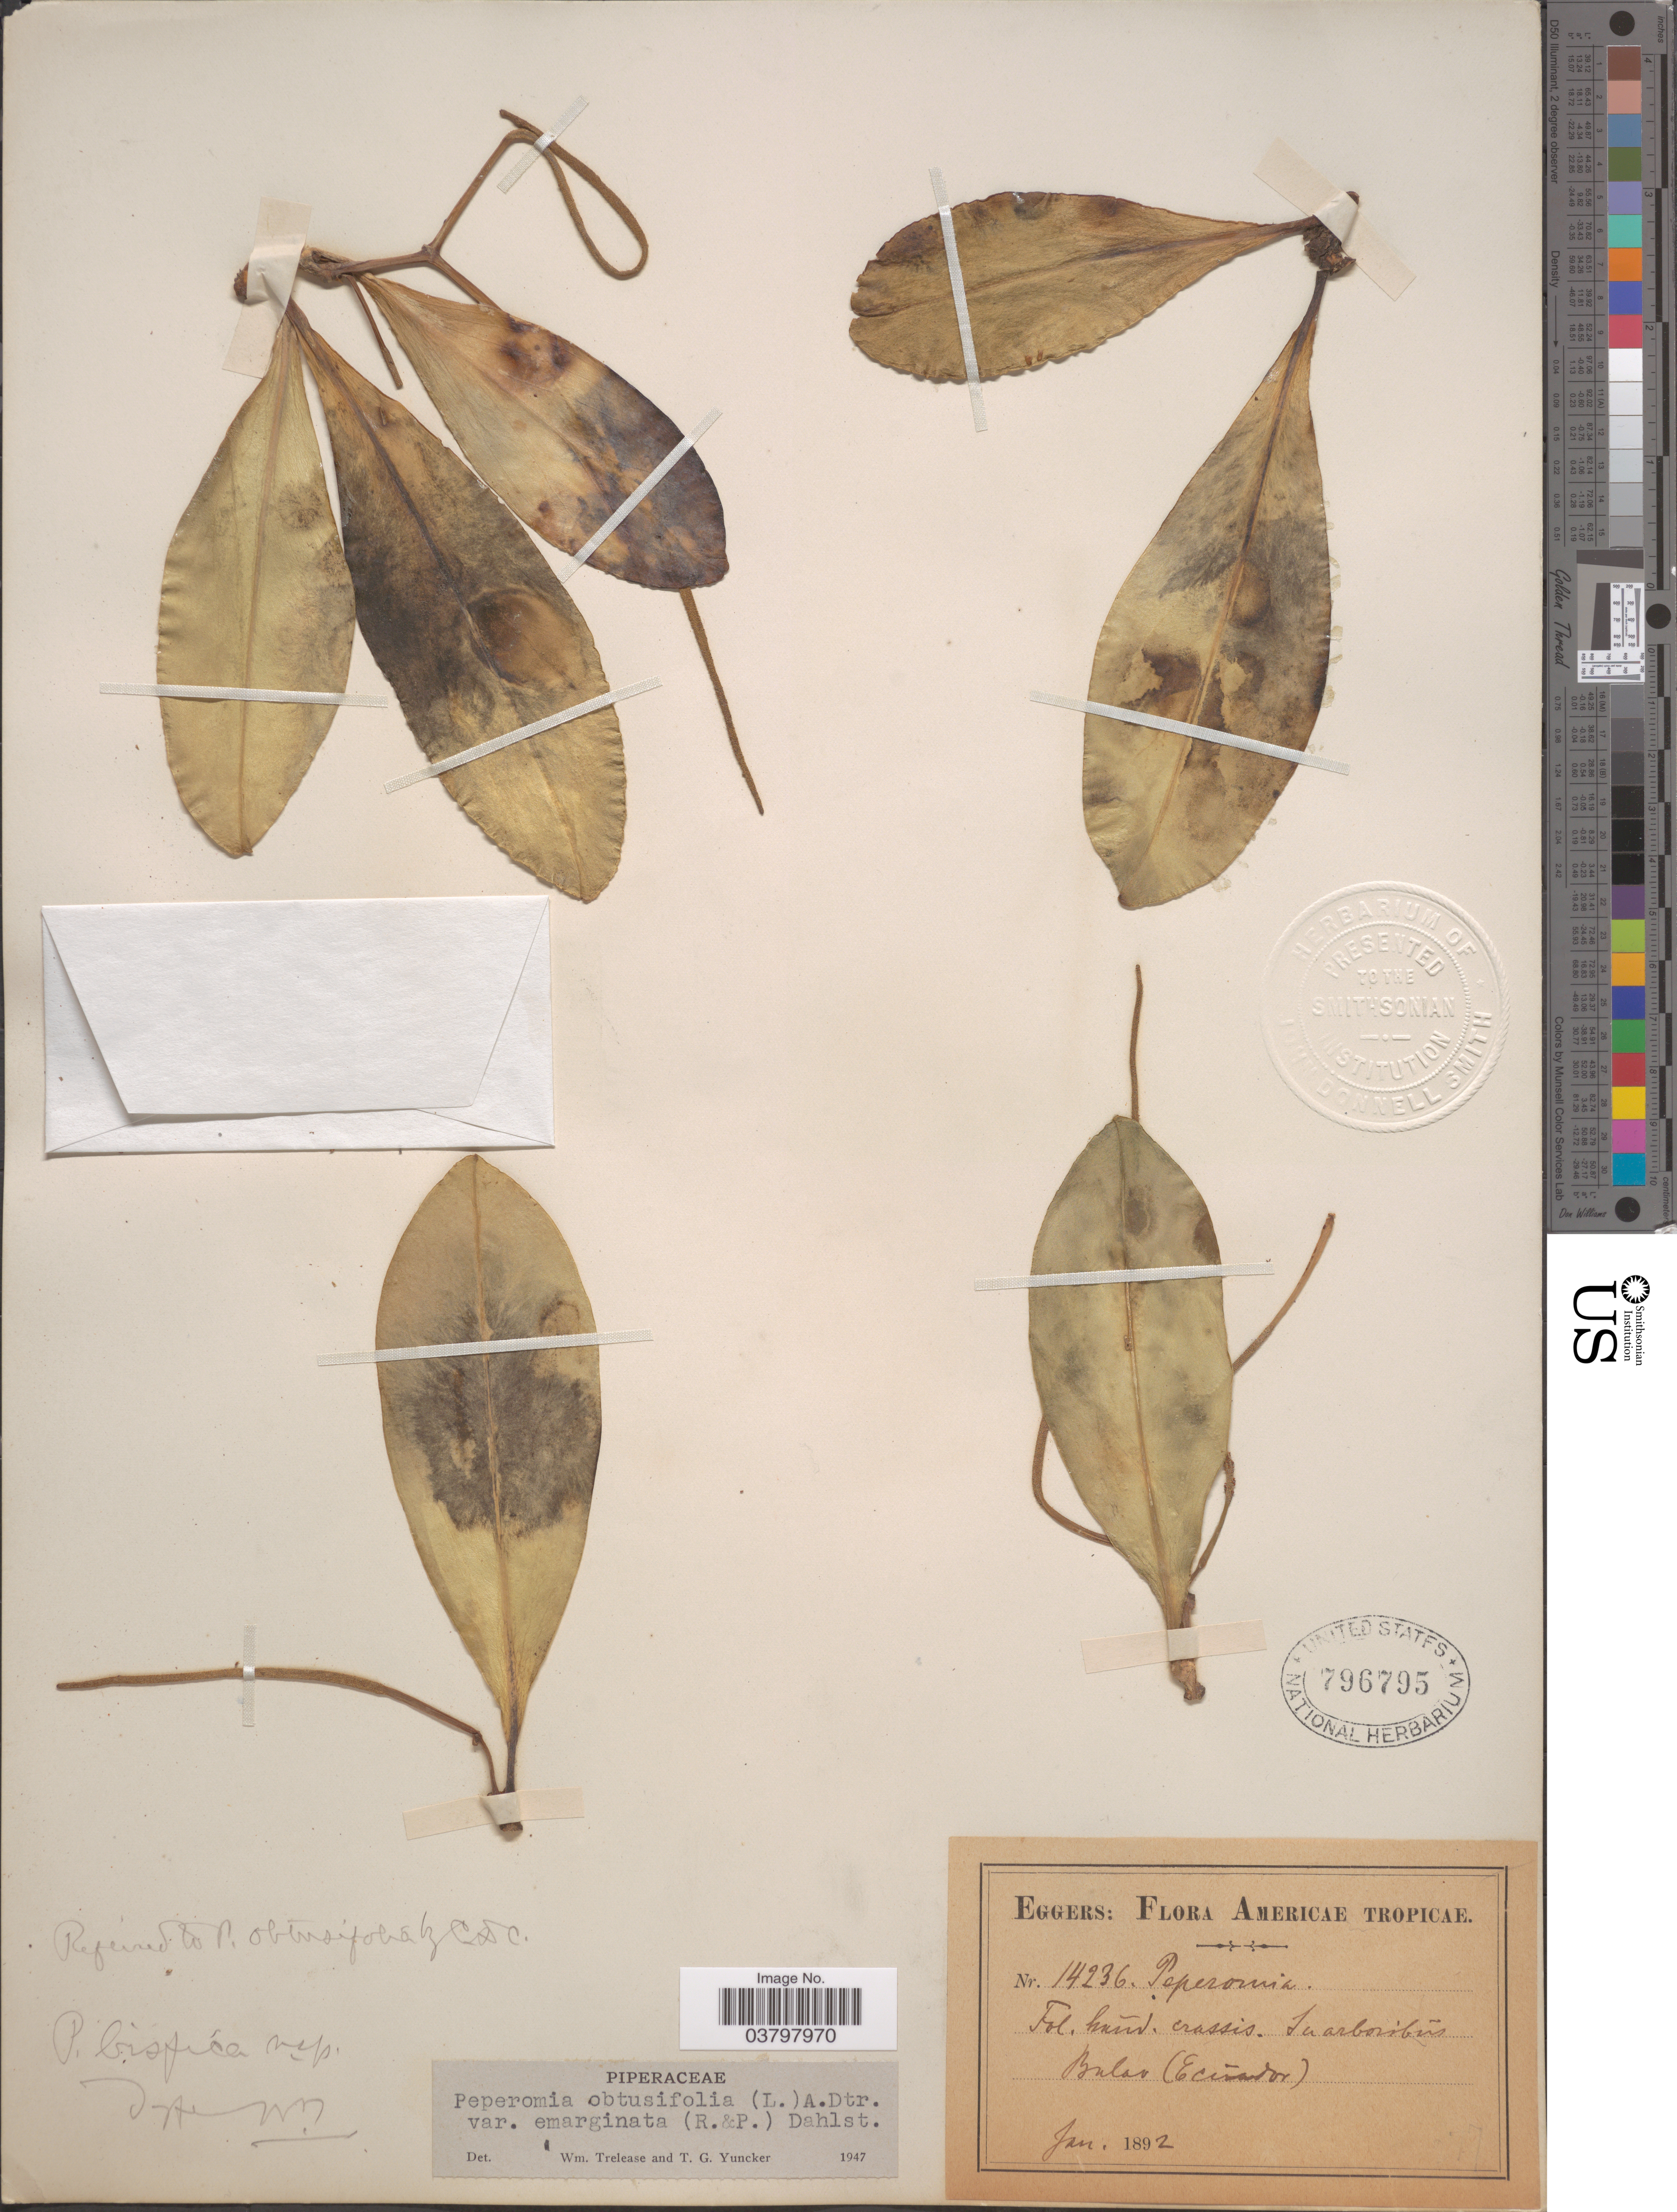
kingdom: Plantae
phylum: Tracheophyta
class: Magnoliopsida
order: Piperales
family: Piperaceae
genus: Peperomia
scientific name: Peperomia obtusifolia var. emarginata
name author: (Ruiz & Pav.) Dahlst.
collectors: -. Eggers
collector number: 14236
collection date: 1892-01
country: Ecuador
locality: Americae Tropicae. Balao.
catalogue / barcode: US 796795